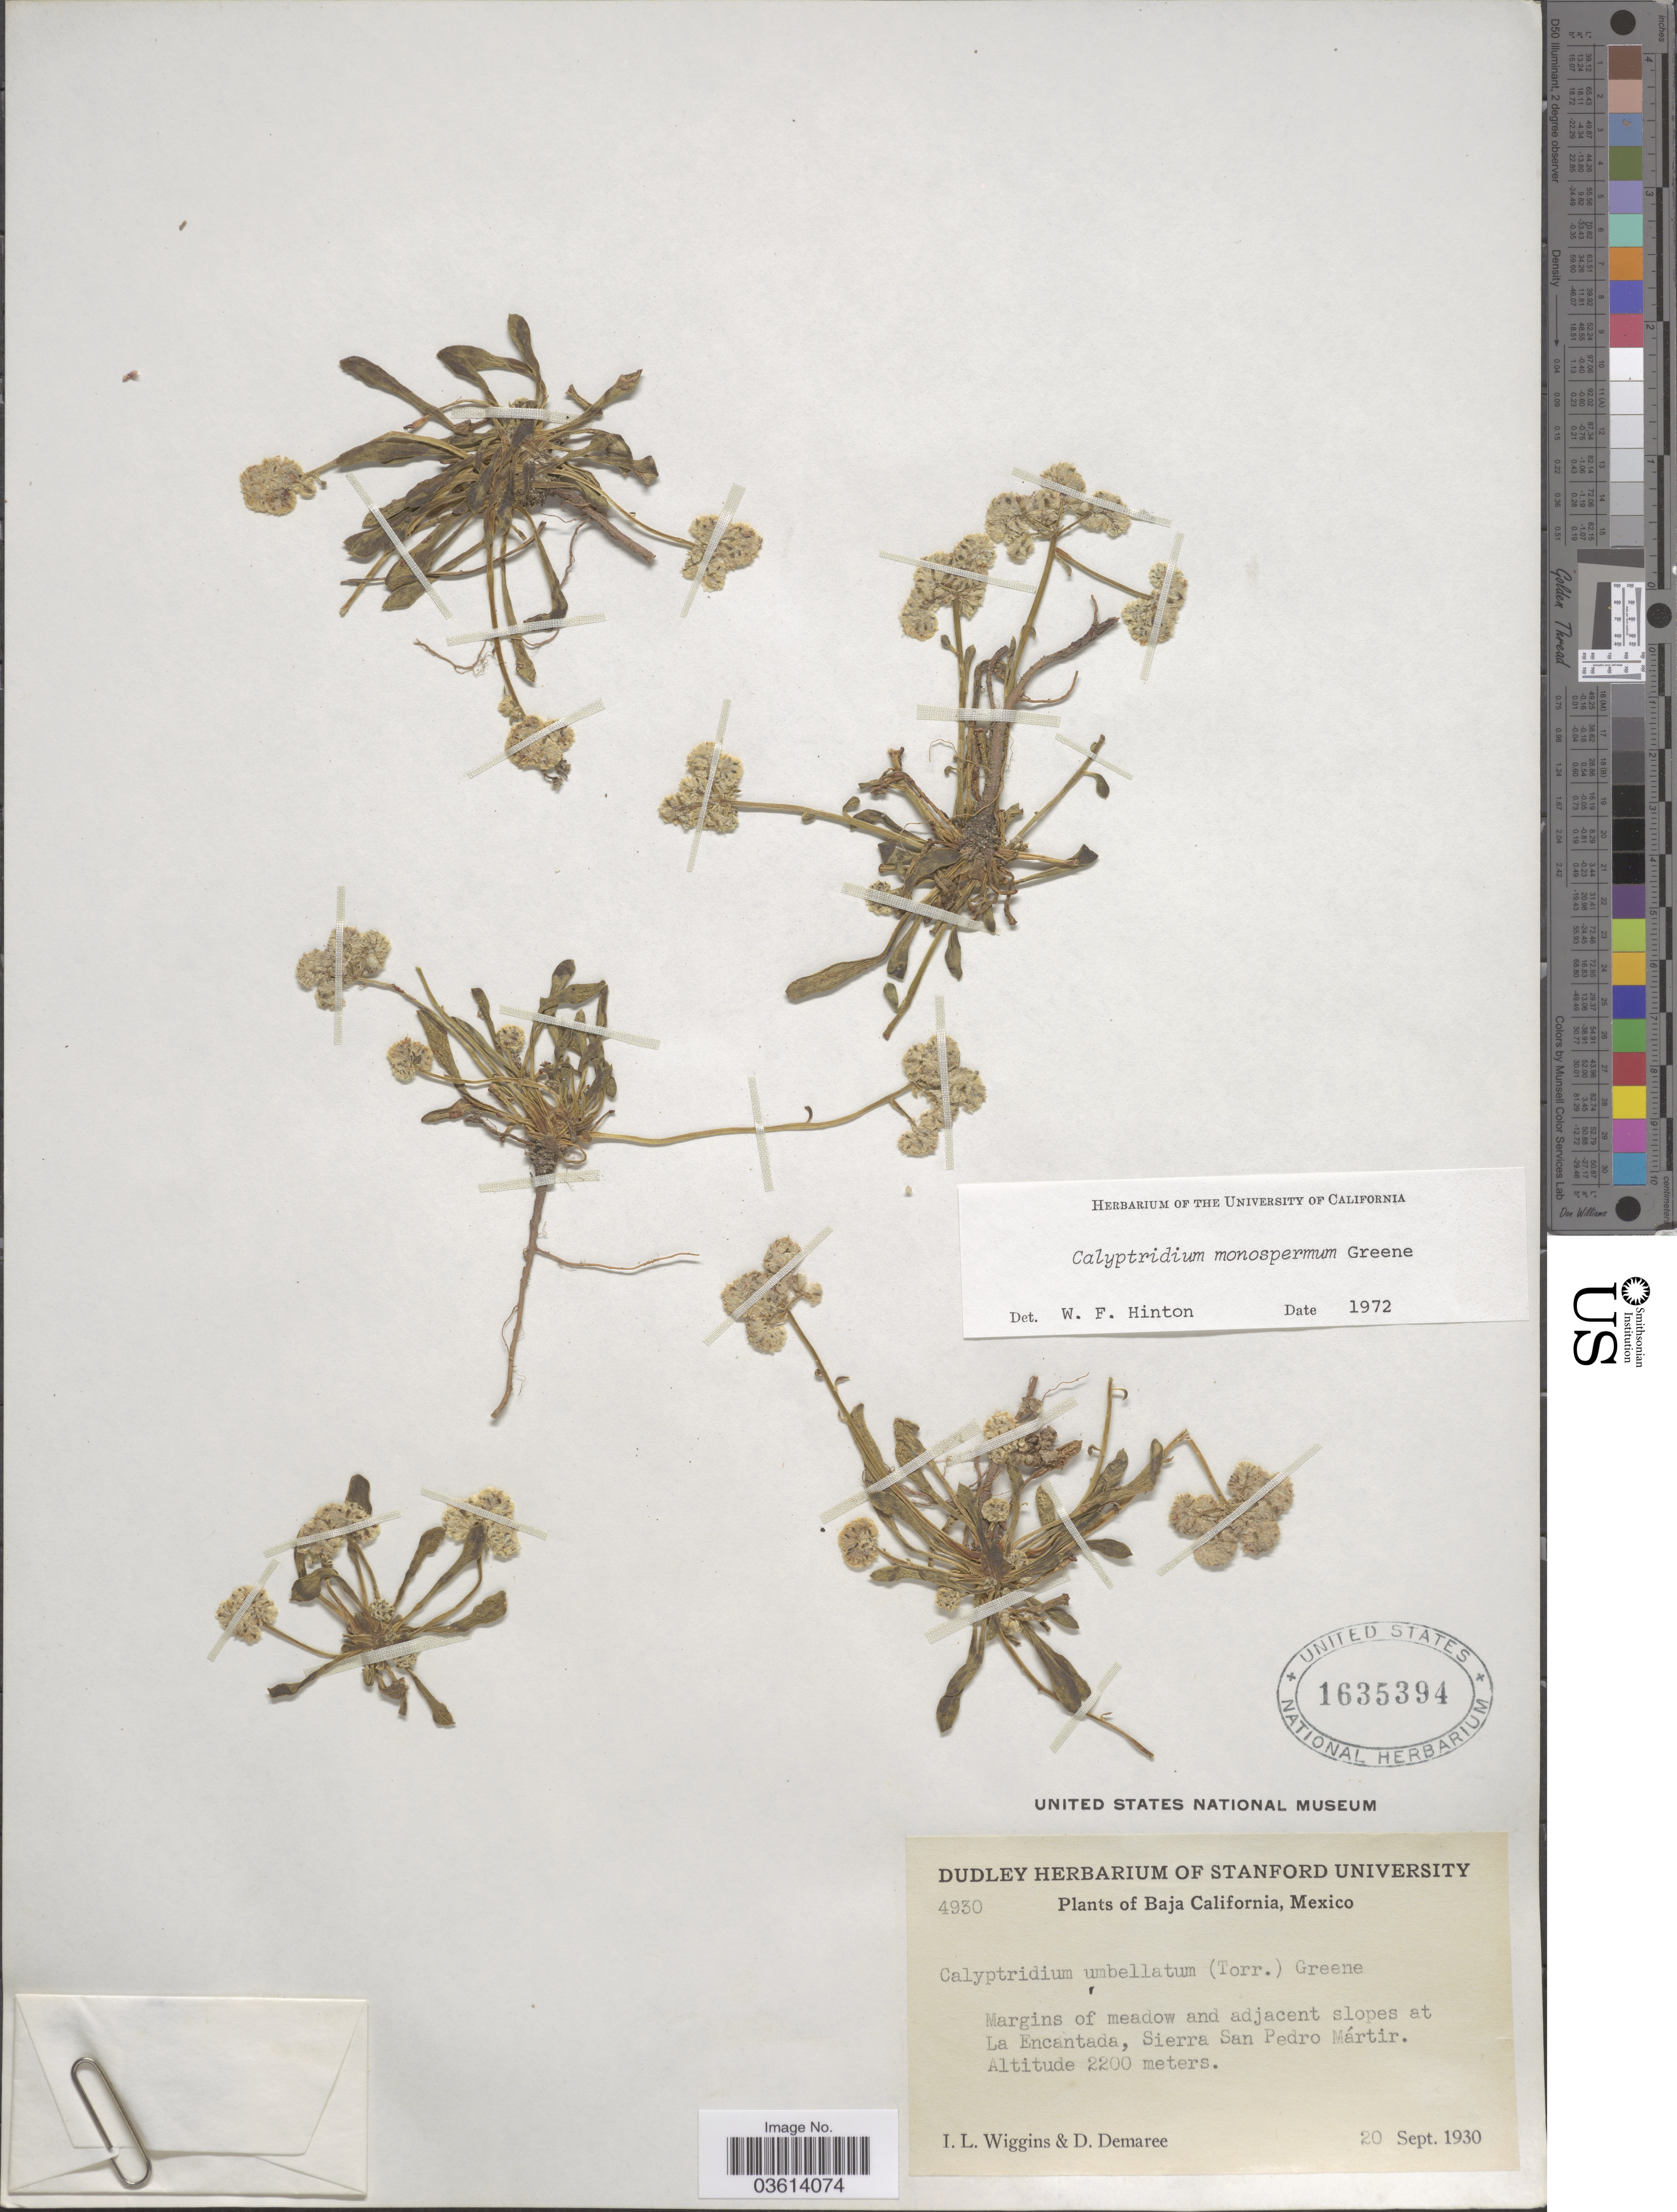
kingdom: Plantae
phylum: Tracheophyta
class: Magnoliopsida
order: Caryophyllales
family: Montiaceae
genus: Calyptridium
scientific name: Calyptridium monospermum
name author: Greene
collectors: I. L. Wiggins & D. Demaree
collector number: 4930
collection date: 1930-09-20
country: Mexico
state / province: Baja California Norte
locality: Margins of meadow and adjacent slopes at La Encantada, Sierra San Pedro Mártir.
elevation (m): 2200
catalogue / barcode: US 1635394